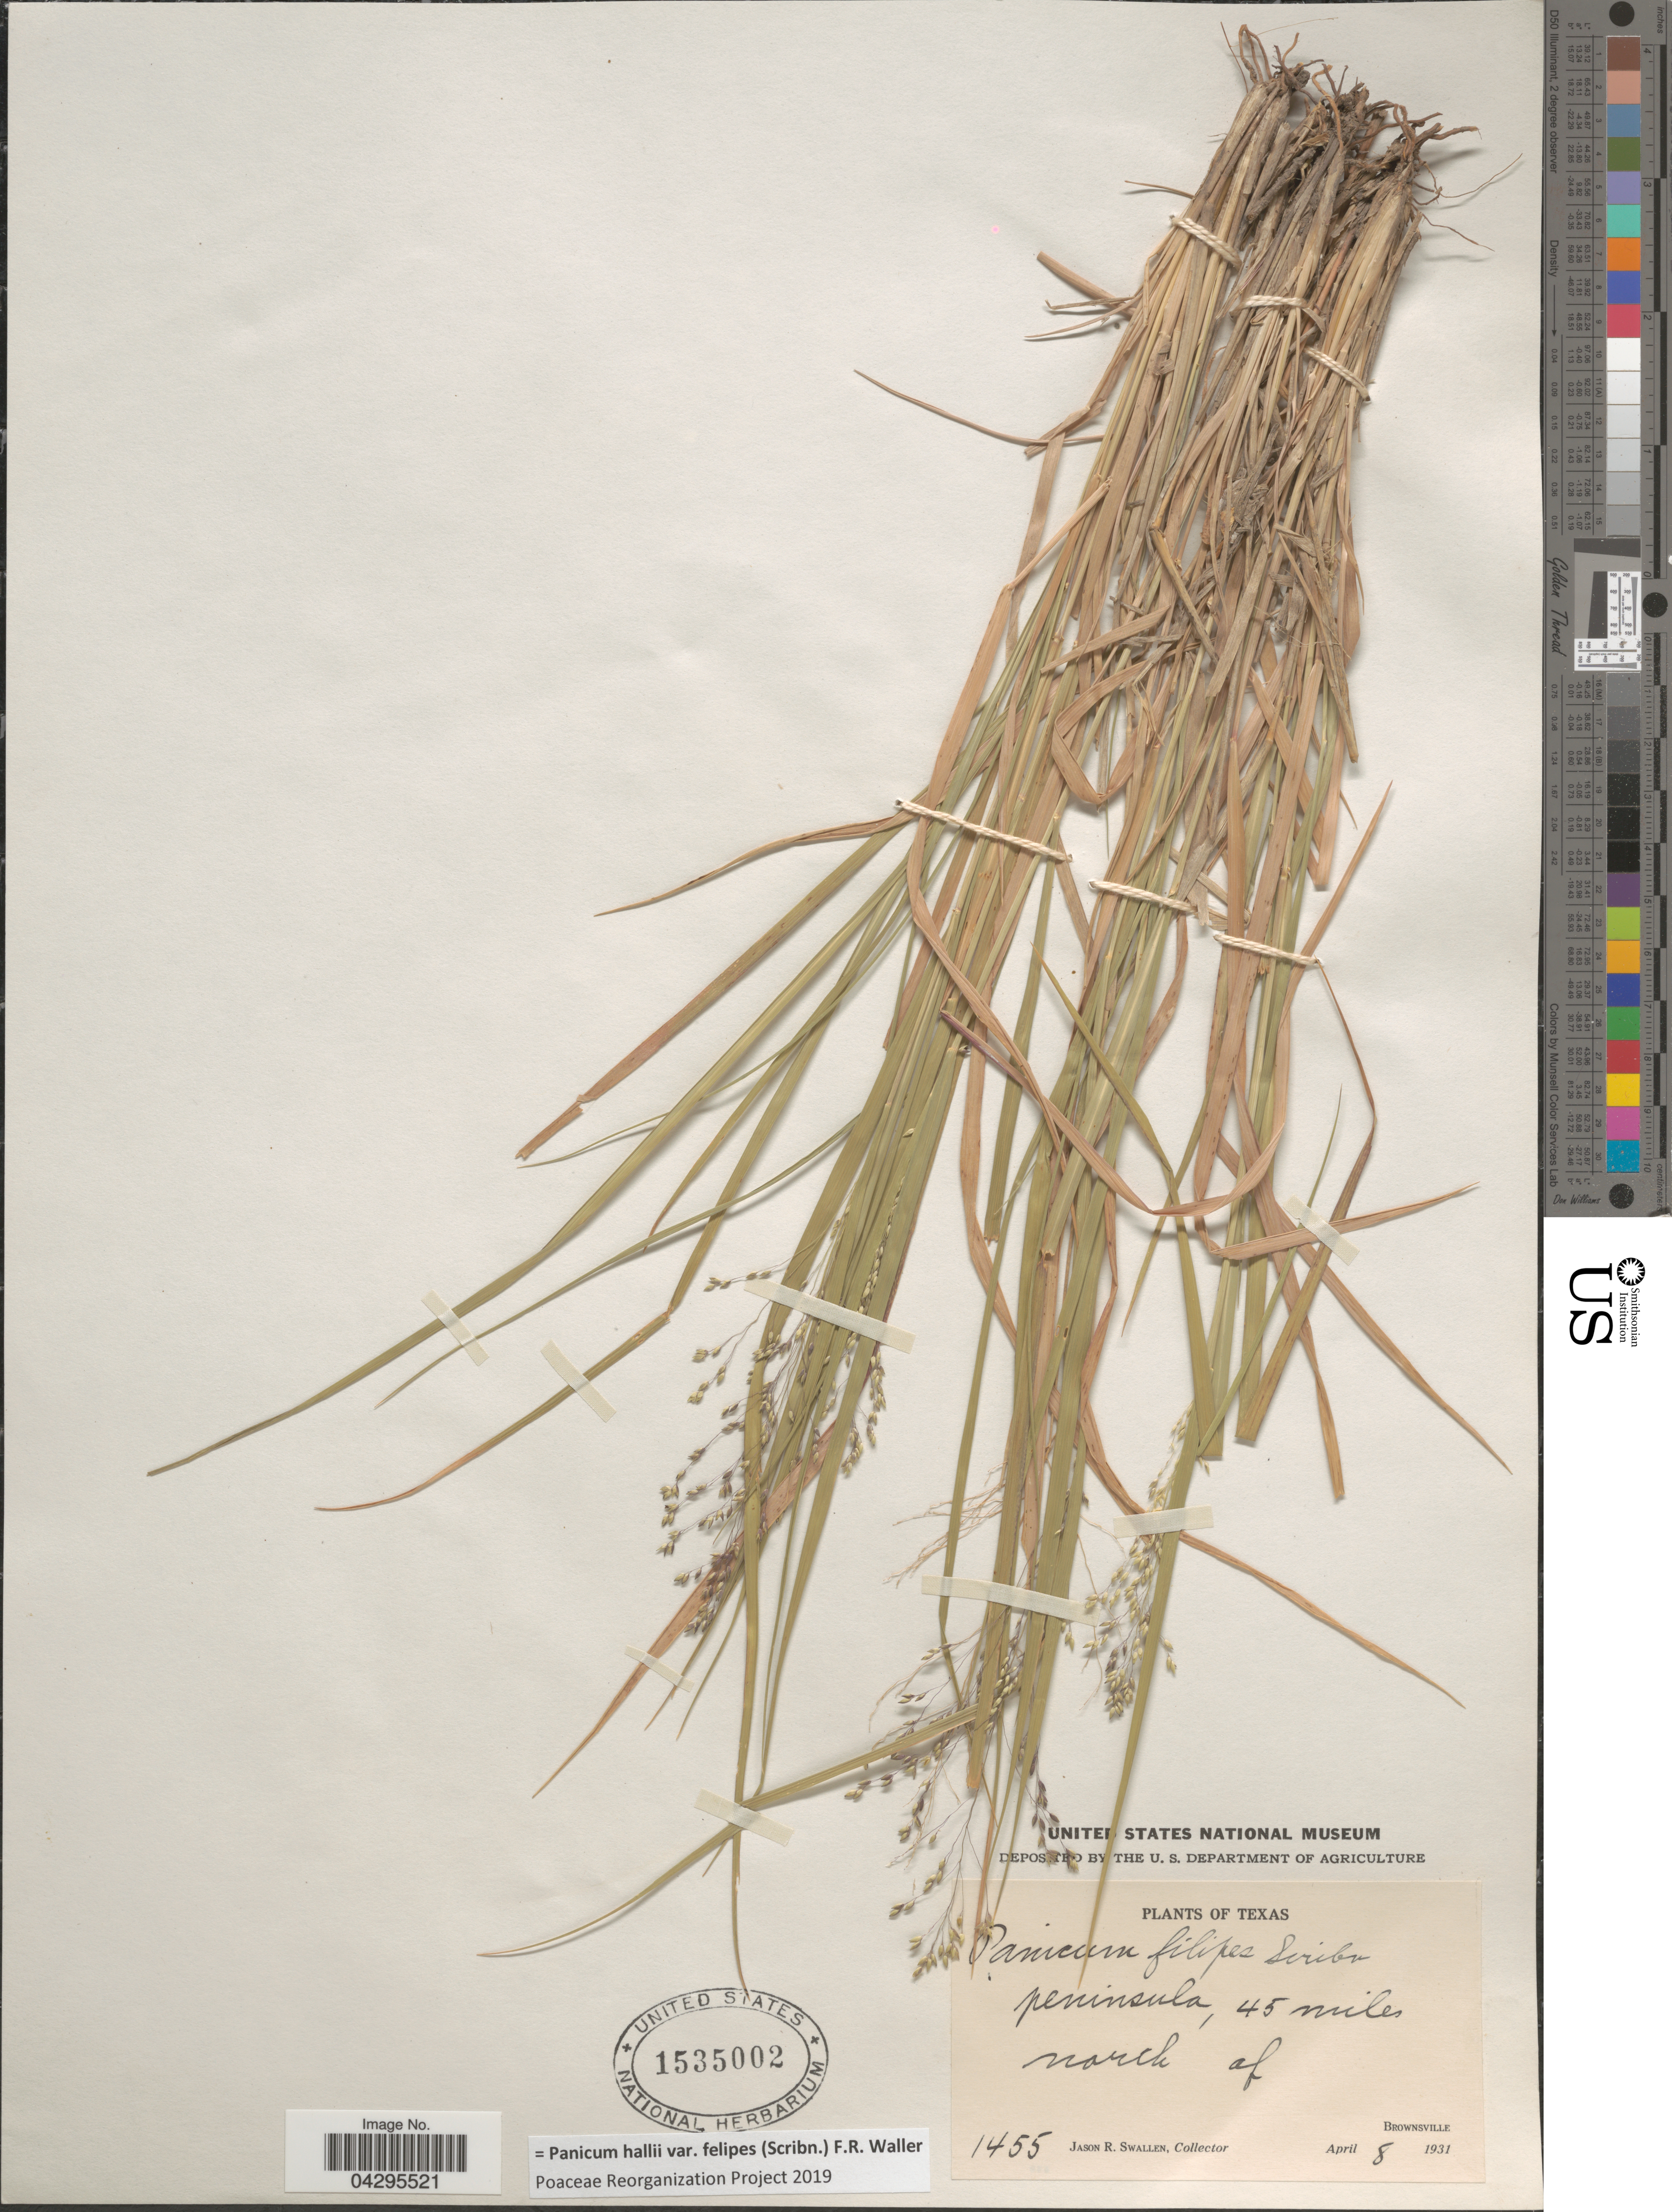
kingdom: Plantae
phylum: Tracheophyta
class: Liliopsida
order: Poales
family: Poaceae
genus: Panicum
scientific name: Panicum hallii var. felipes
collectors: J. R. Swallen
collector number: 1455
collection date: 1931-04-08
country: United States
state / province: Texas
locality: Peninsula, 45 miles north of Brownsville.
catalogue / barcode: US 1535002